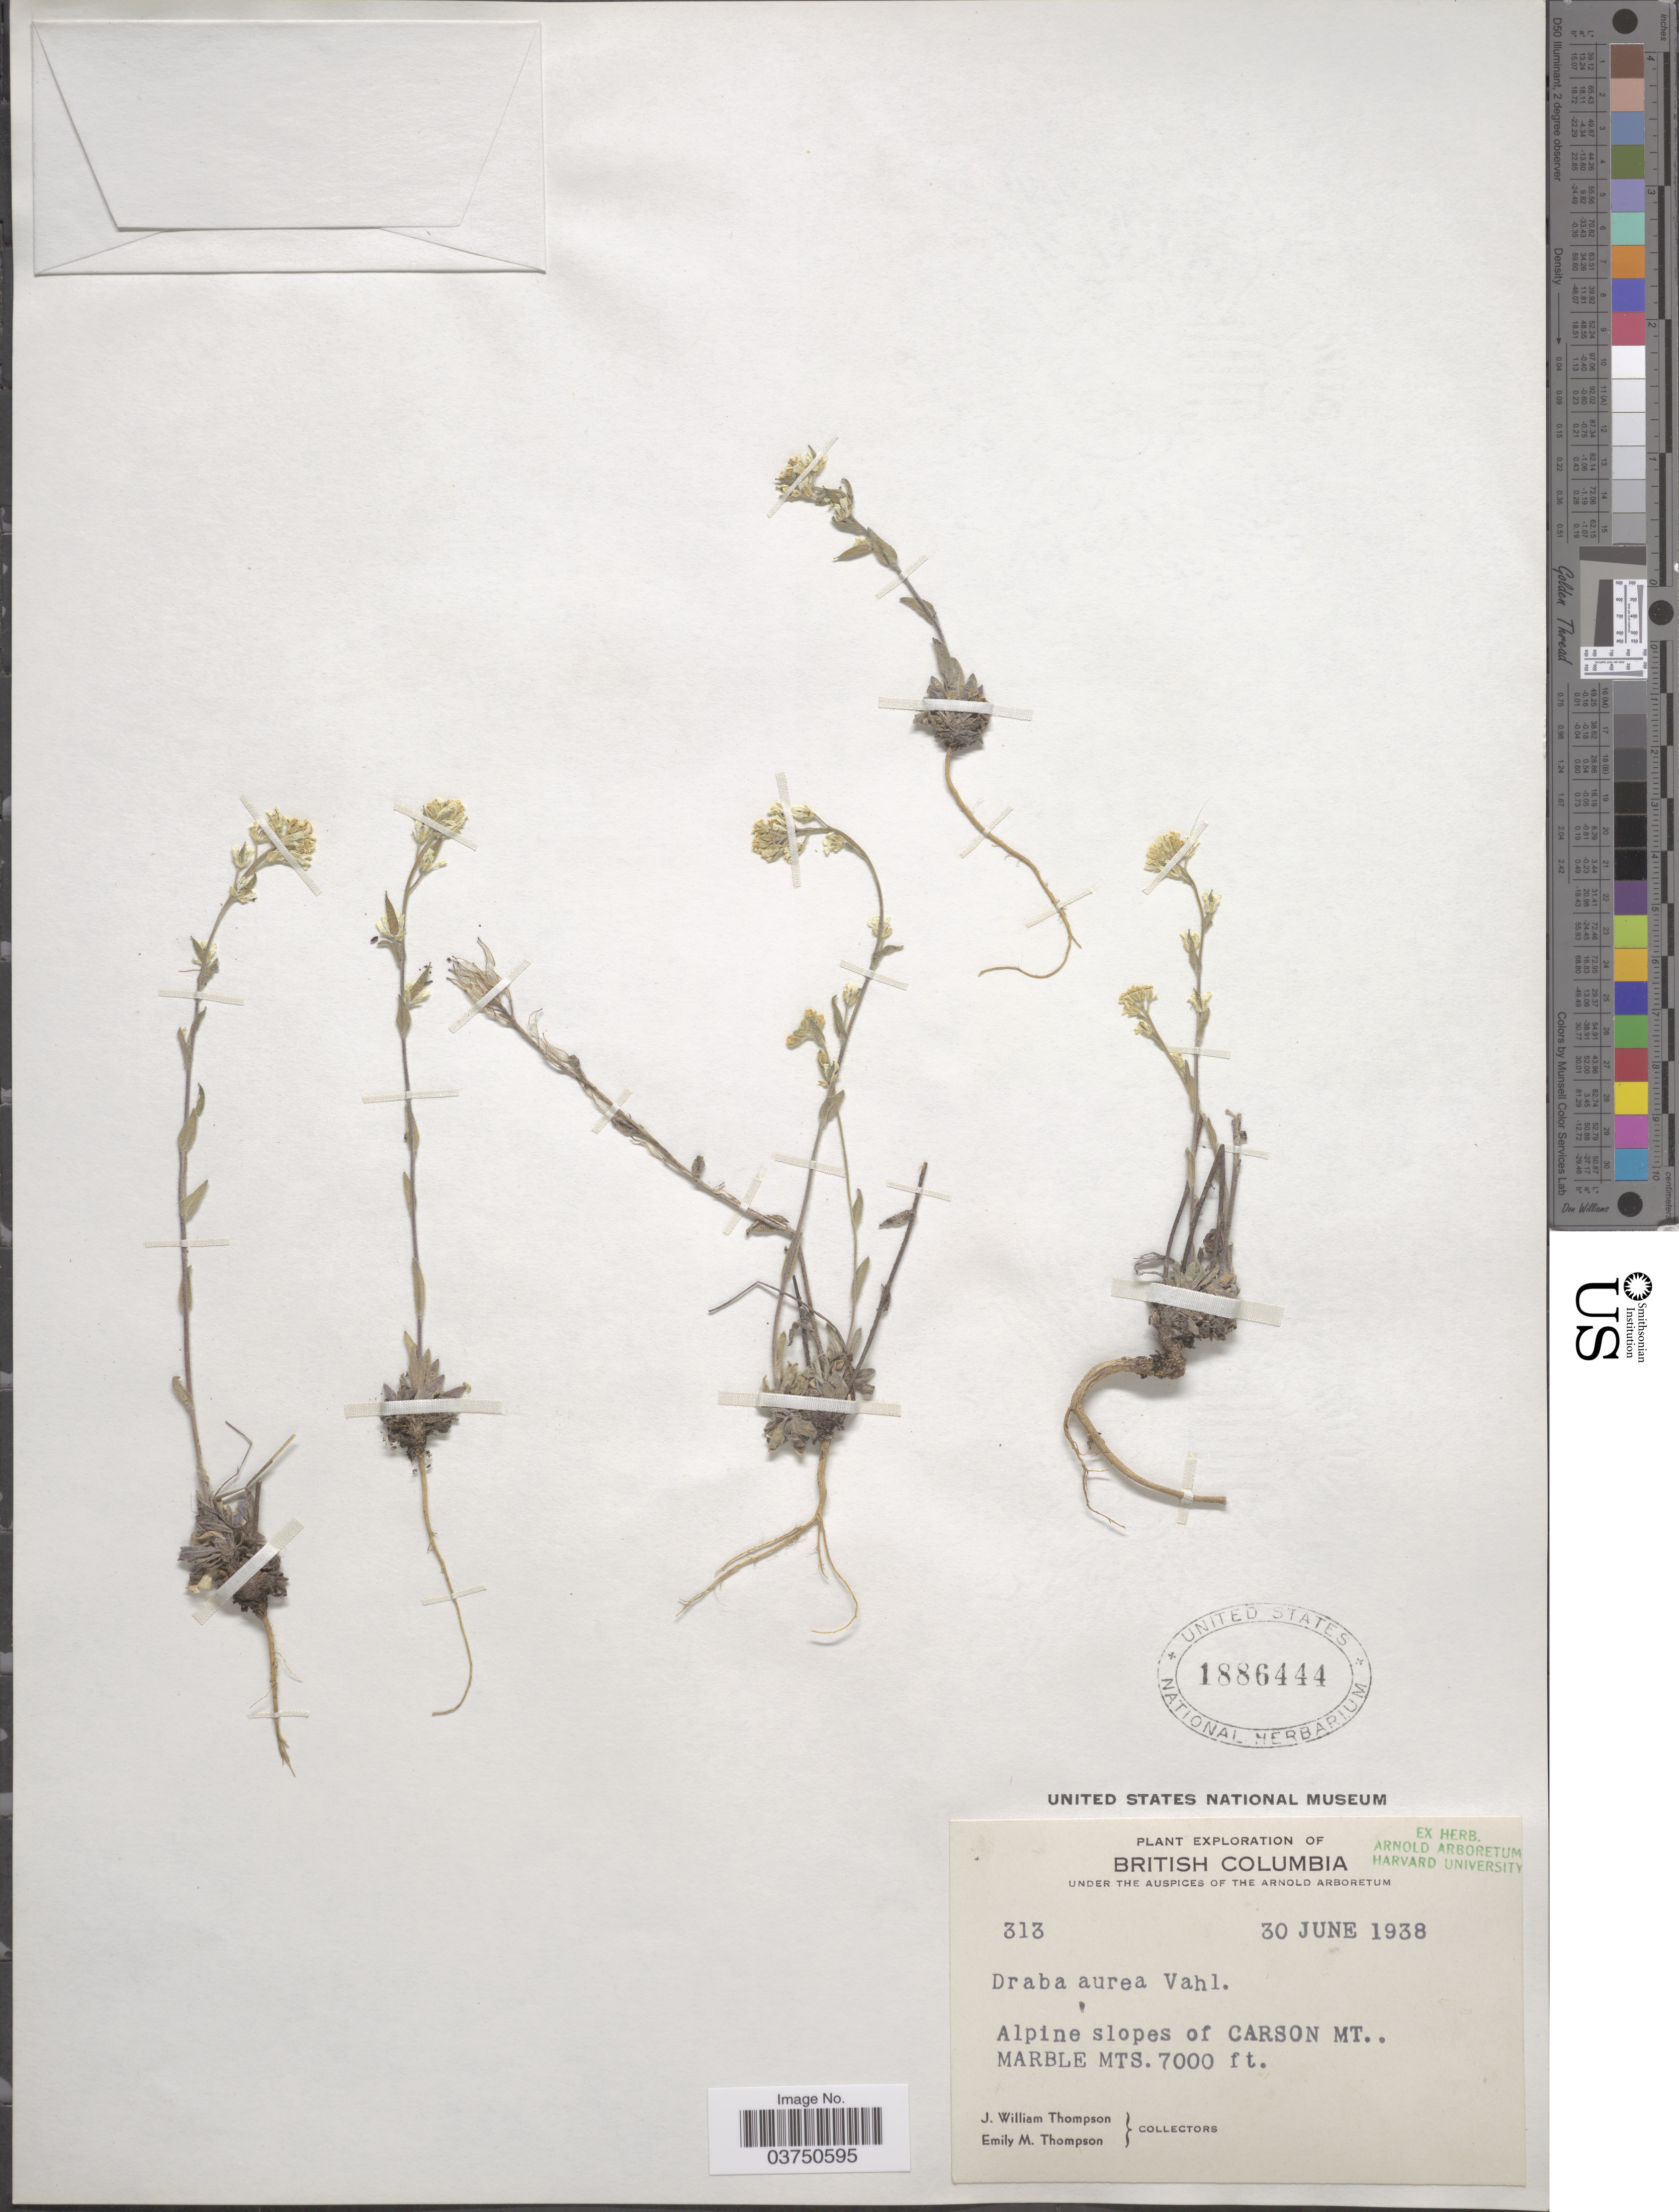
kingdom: Plantae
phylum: Tracheophyta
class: Magnoliopsida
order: Brassicales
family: Brassicaceae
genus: Draba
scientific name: Draba aurea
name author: Vahl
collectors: J. W. Thompson & E. M. Thompson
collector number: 313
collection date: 1938-06-30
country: Canada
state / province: British Columbia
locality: Alpine slopes of Carson Mt. Marble Mts.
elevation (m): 2134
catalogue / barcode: US 1886444